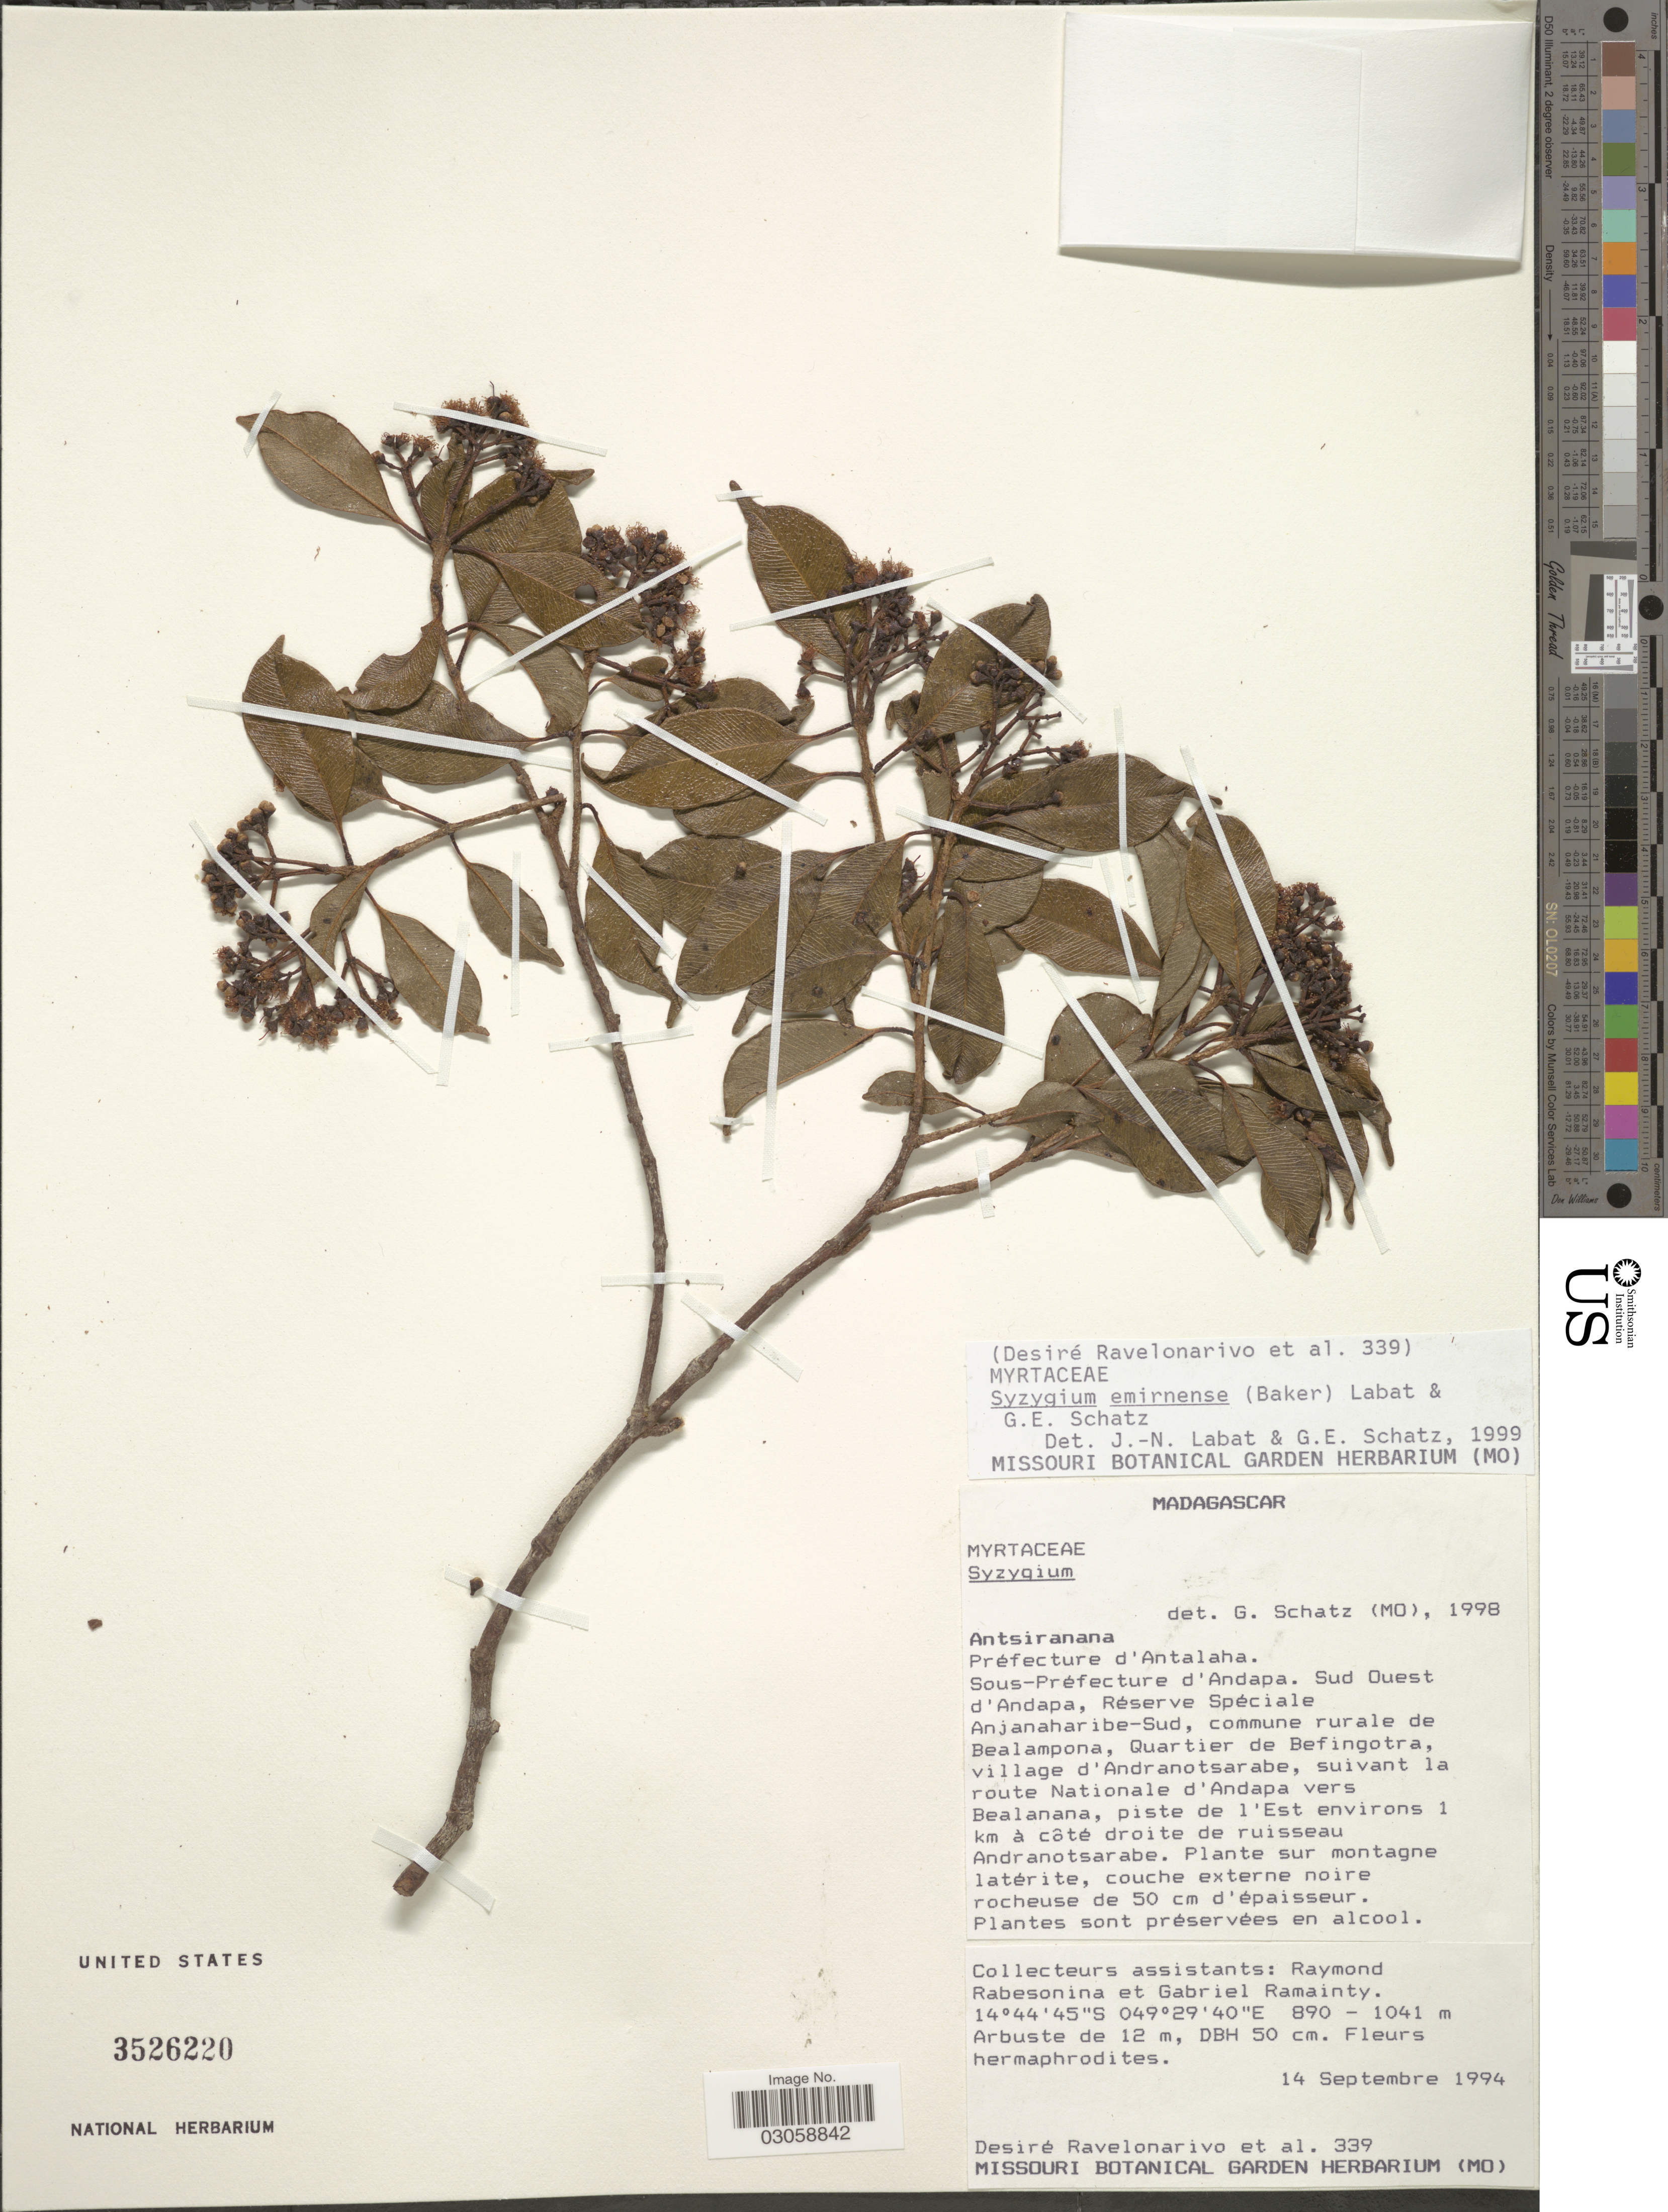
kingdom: Plantae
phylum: Tracheophyta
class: Magnoliopsida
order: Myrtales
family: Myrtaceae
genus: Syzygium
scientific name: Syzygium emirnense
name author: (Baker) Labat & G.E. Schatz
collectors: D. Ravelonarivo, R. Rabesonina & G. Ramainty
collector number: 339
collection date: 1994-09-14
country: Madagascar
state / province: Sava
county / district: Andapa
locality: Préfecture d'Antalaha, Sous-Préfecture d'Andapa, Sud Ouest d'Andapa, Réserve Spéciale Anjanaharibe-Sud, commune rurale de Bealampona, Quartier de Befingotra, village d'Andranotsarabe, suivant la route Nationale d'Andapa vers Bealanana, piste de l'Est environs 1 km á côté droite de ruisseau Andranotsarabe.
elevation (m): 890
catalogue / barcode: US 3526220